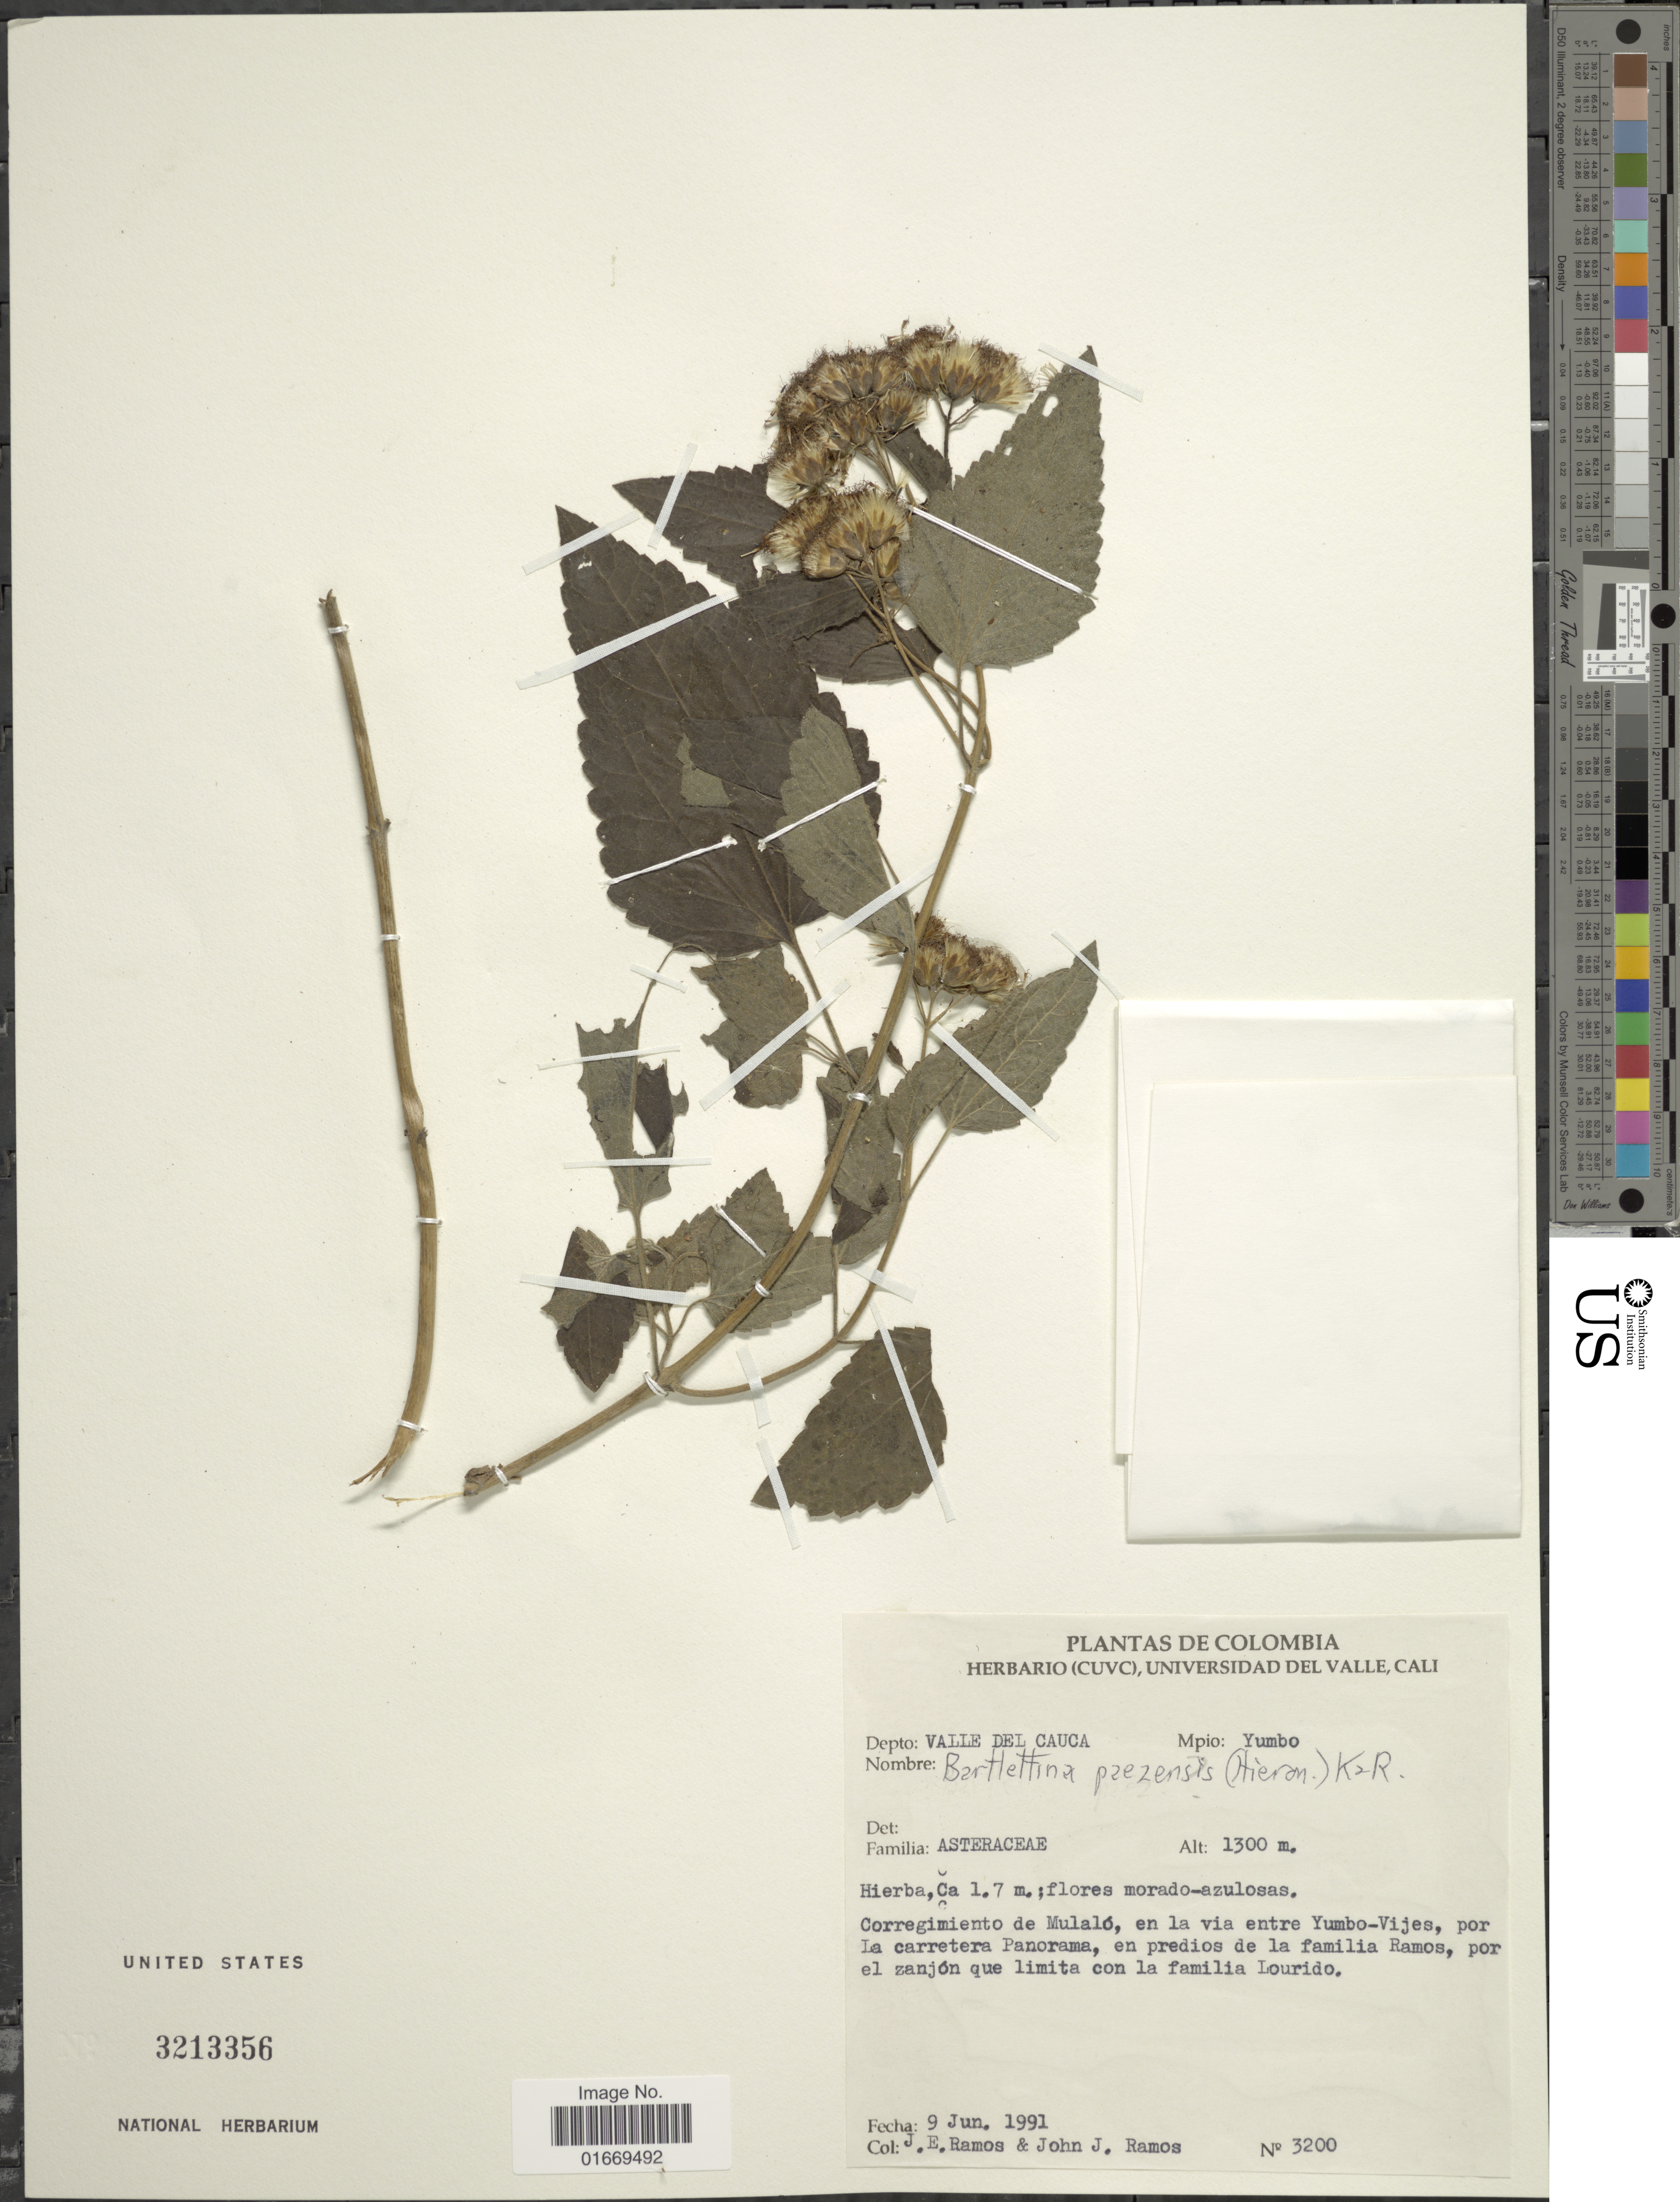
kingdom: Plantae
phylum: Tracheophyta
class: Magnoliopsida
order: Asterales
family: Asteraceae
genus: Bartlettina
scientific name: Bartlettina paezensis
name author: (Hieron.) R.M. King & H. Rob.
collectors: J. E. Ramos & J. J. Ramos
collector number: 3200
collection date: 1991-06-09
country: Colombia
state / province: Valle del Cauca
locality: Mpio: Yumbo, Corregimiento de Mulaló, en la via entre Yumbo-Vijes, por La carretera Panorama, en predios de la familia Ramos, por el zanjón que limita con la familia Lourido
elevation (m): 1300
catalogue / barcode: US 3213356